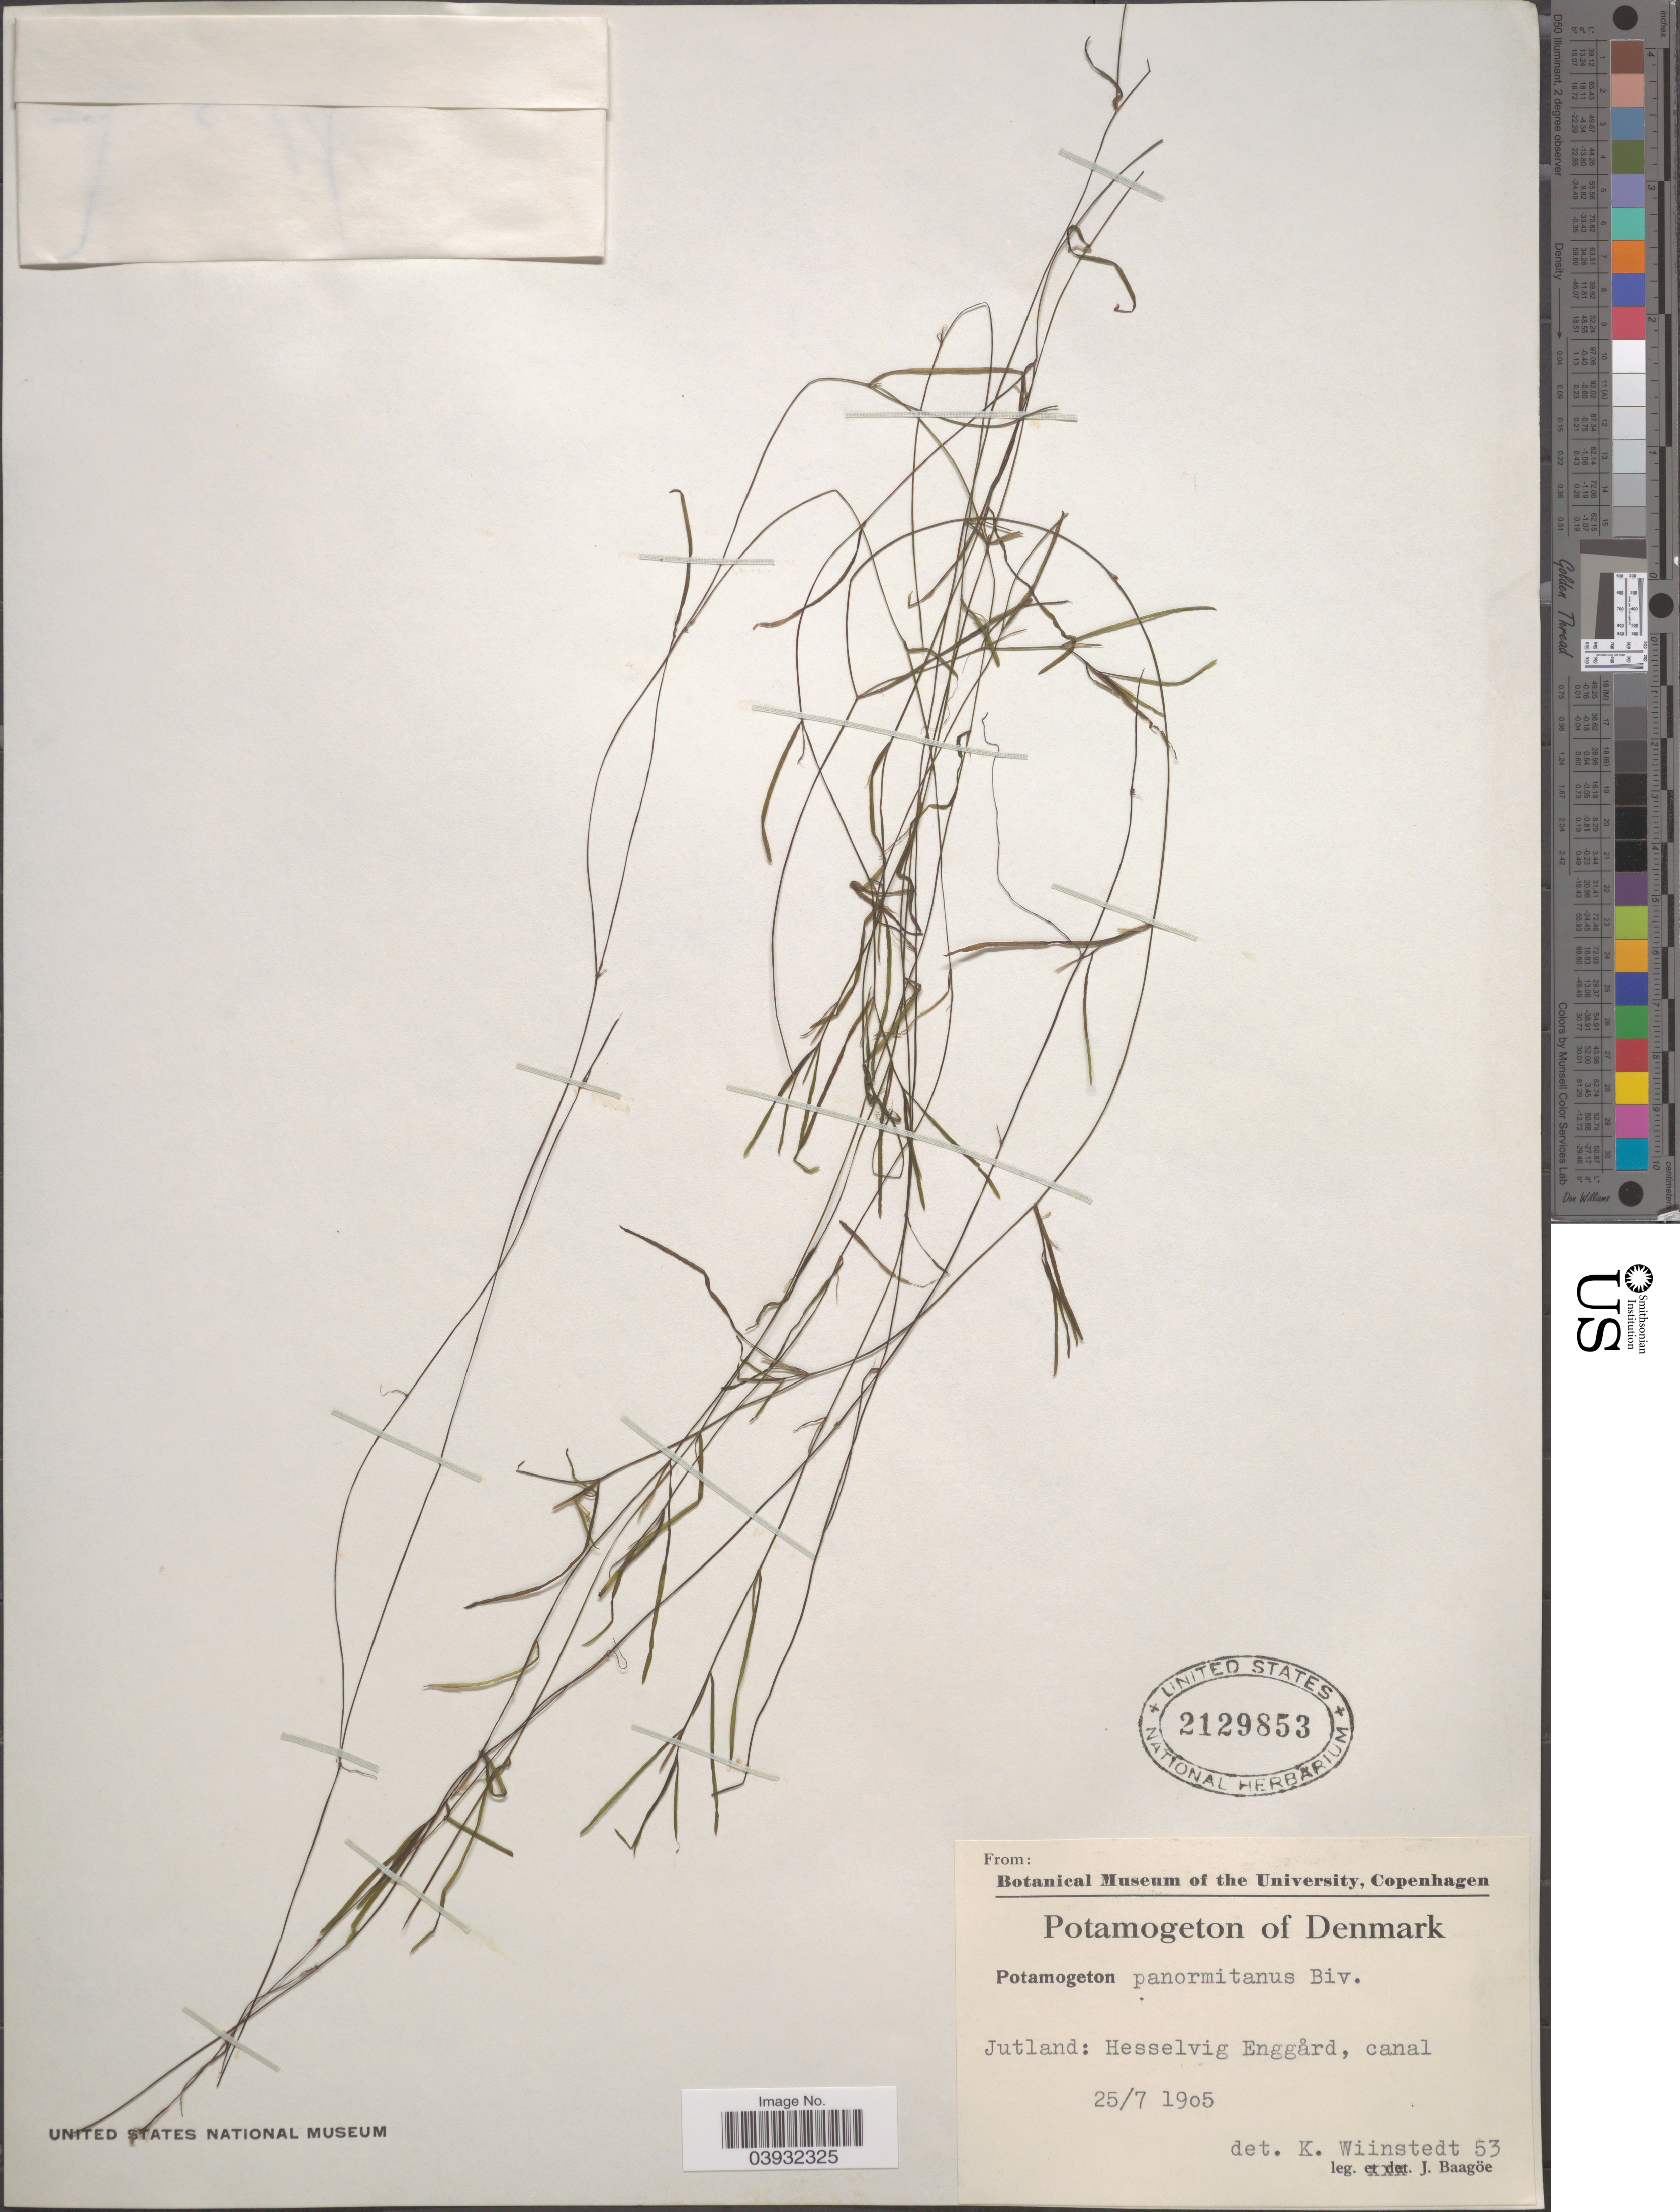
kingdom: Plantae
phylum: Tracheophyta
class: Liliopsida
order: Alismatales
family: Potamogetonaceae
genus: Potamogeton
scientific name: Potamogeton panormitanus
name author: Biv.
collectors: J. Baagoe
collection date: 1905-07-25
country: Denmark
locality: Jutland: Hesselvig Enggård, canal.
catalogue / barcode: US 2129853